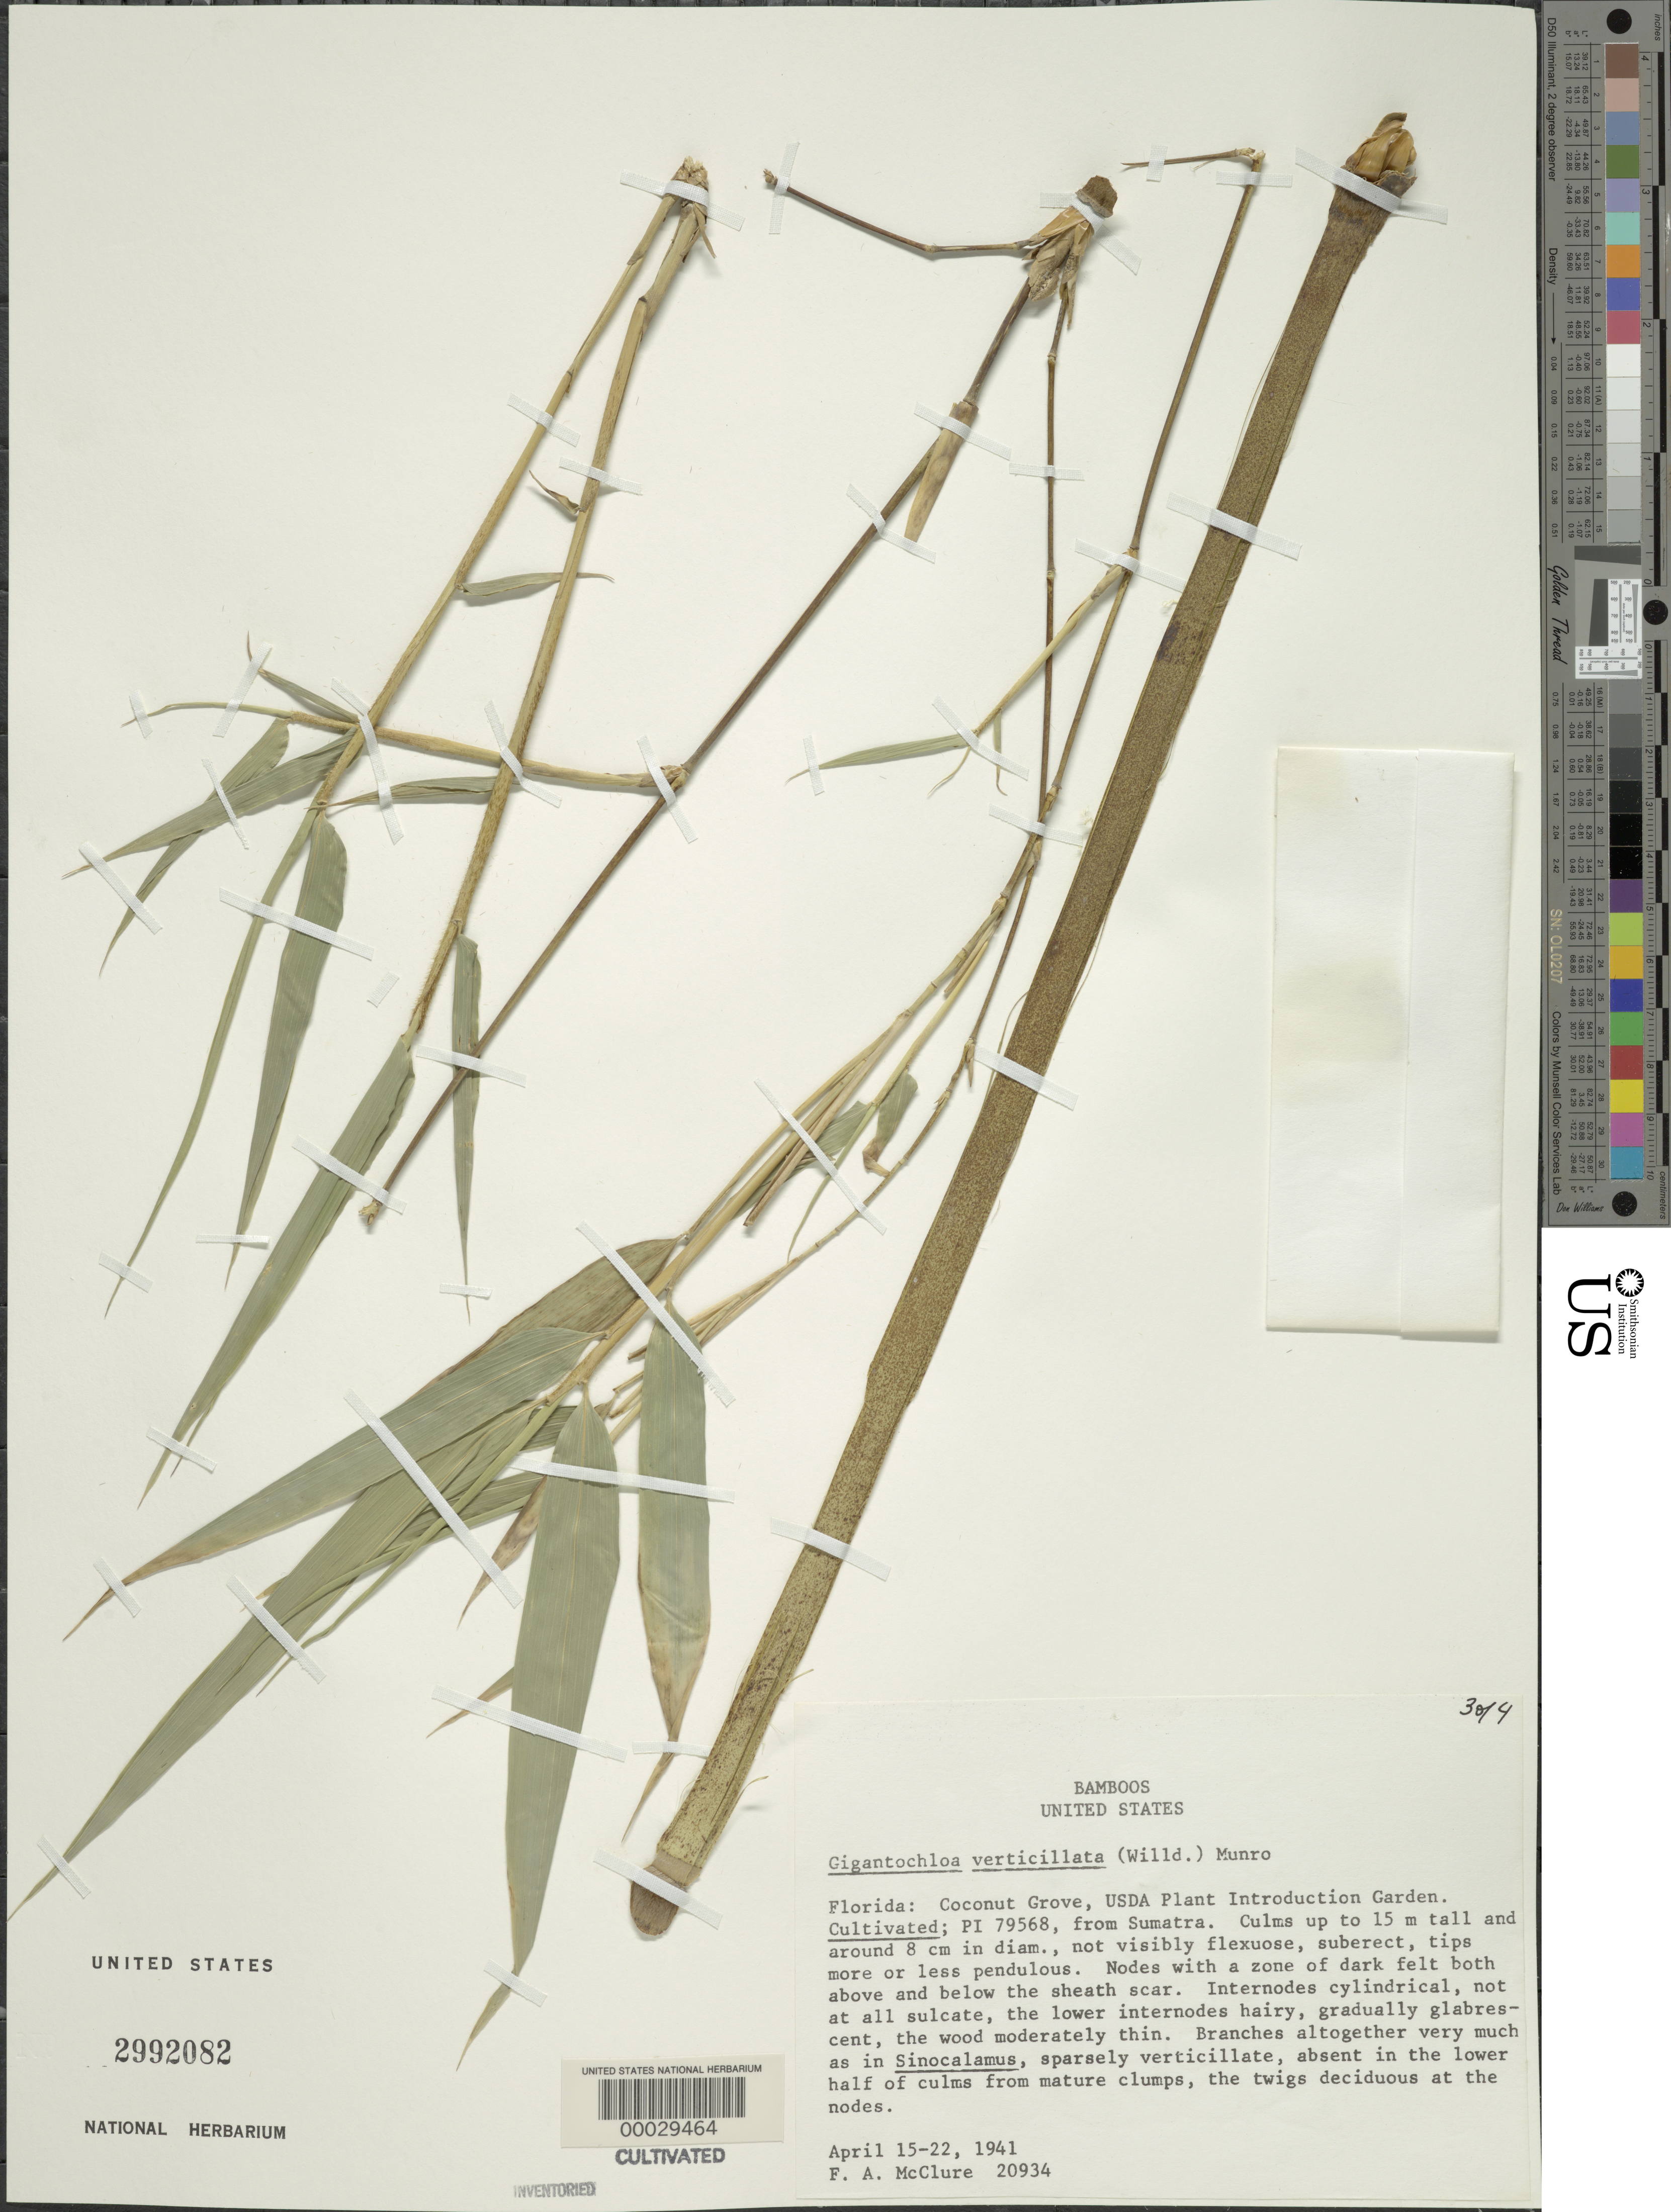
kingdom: Plantae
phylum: Tracheophyta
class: Liliopsida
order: Poales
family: Poaceae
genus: Gigantochloa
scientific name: Gigantochloa verticillata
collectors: F. A. McClure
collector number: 20934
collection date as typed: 15 Apr 1941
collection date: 1941-04-15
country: United States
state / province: Florida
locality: Usda plant intro. garden, coconut grove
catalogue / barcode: US 2992082